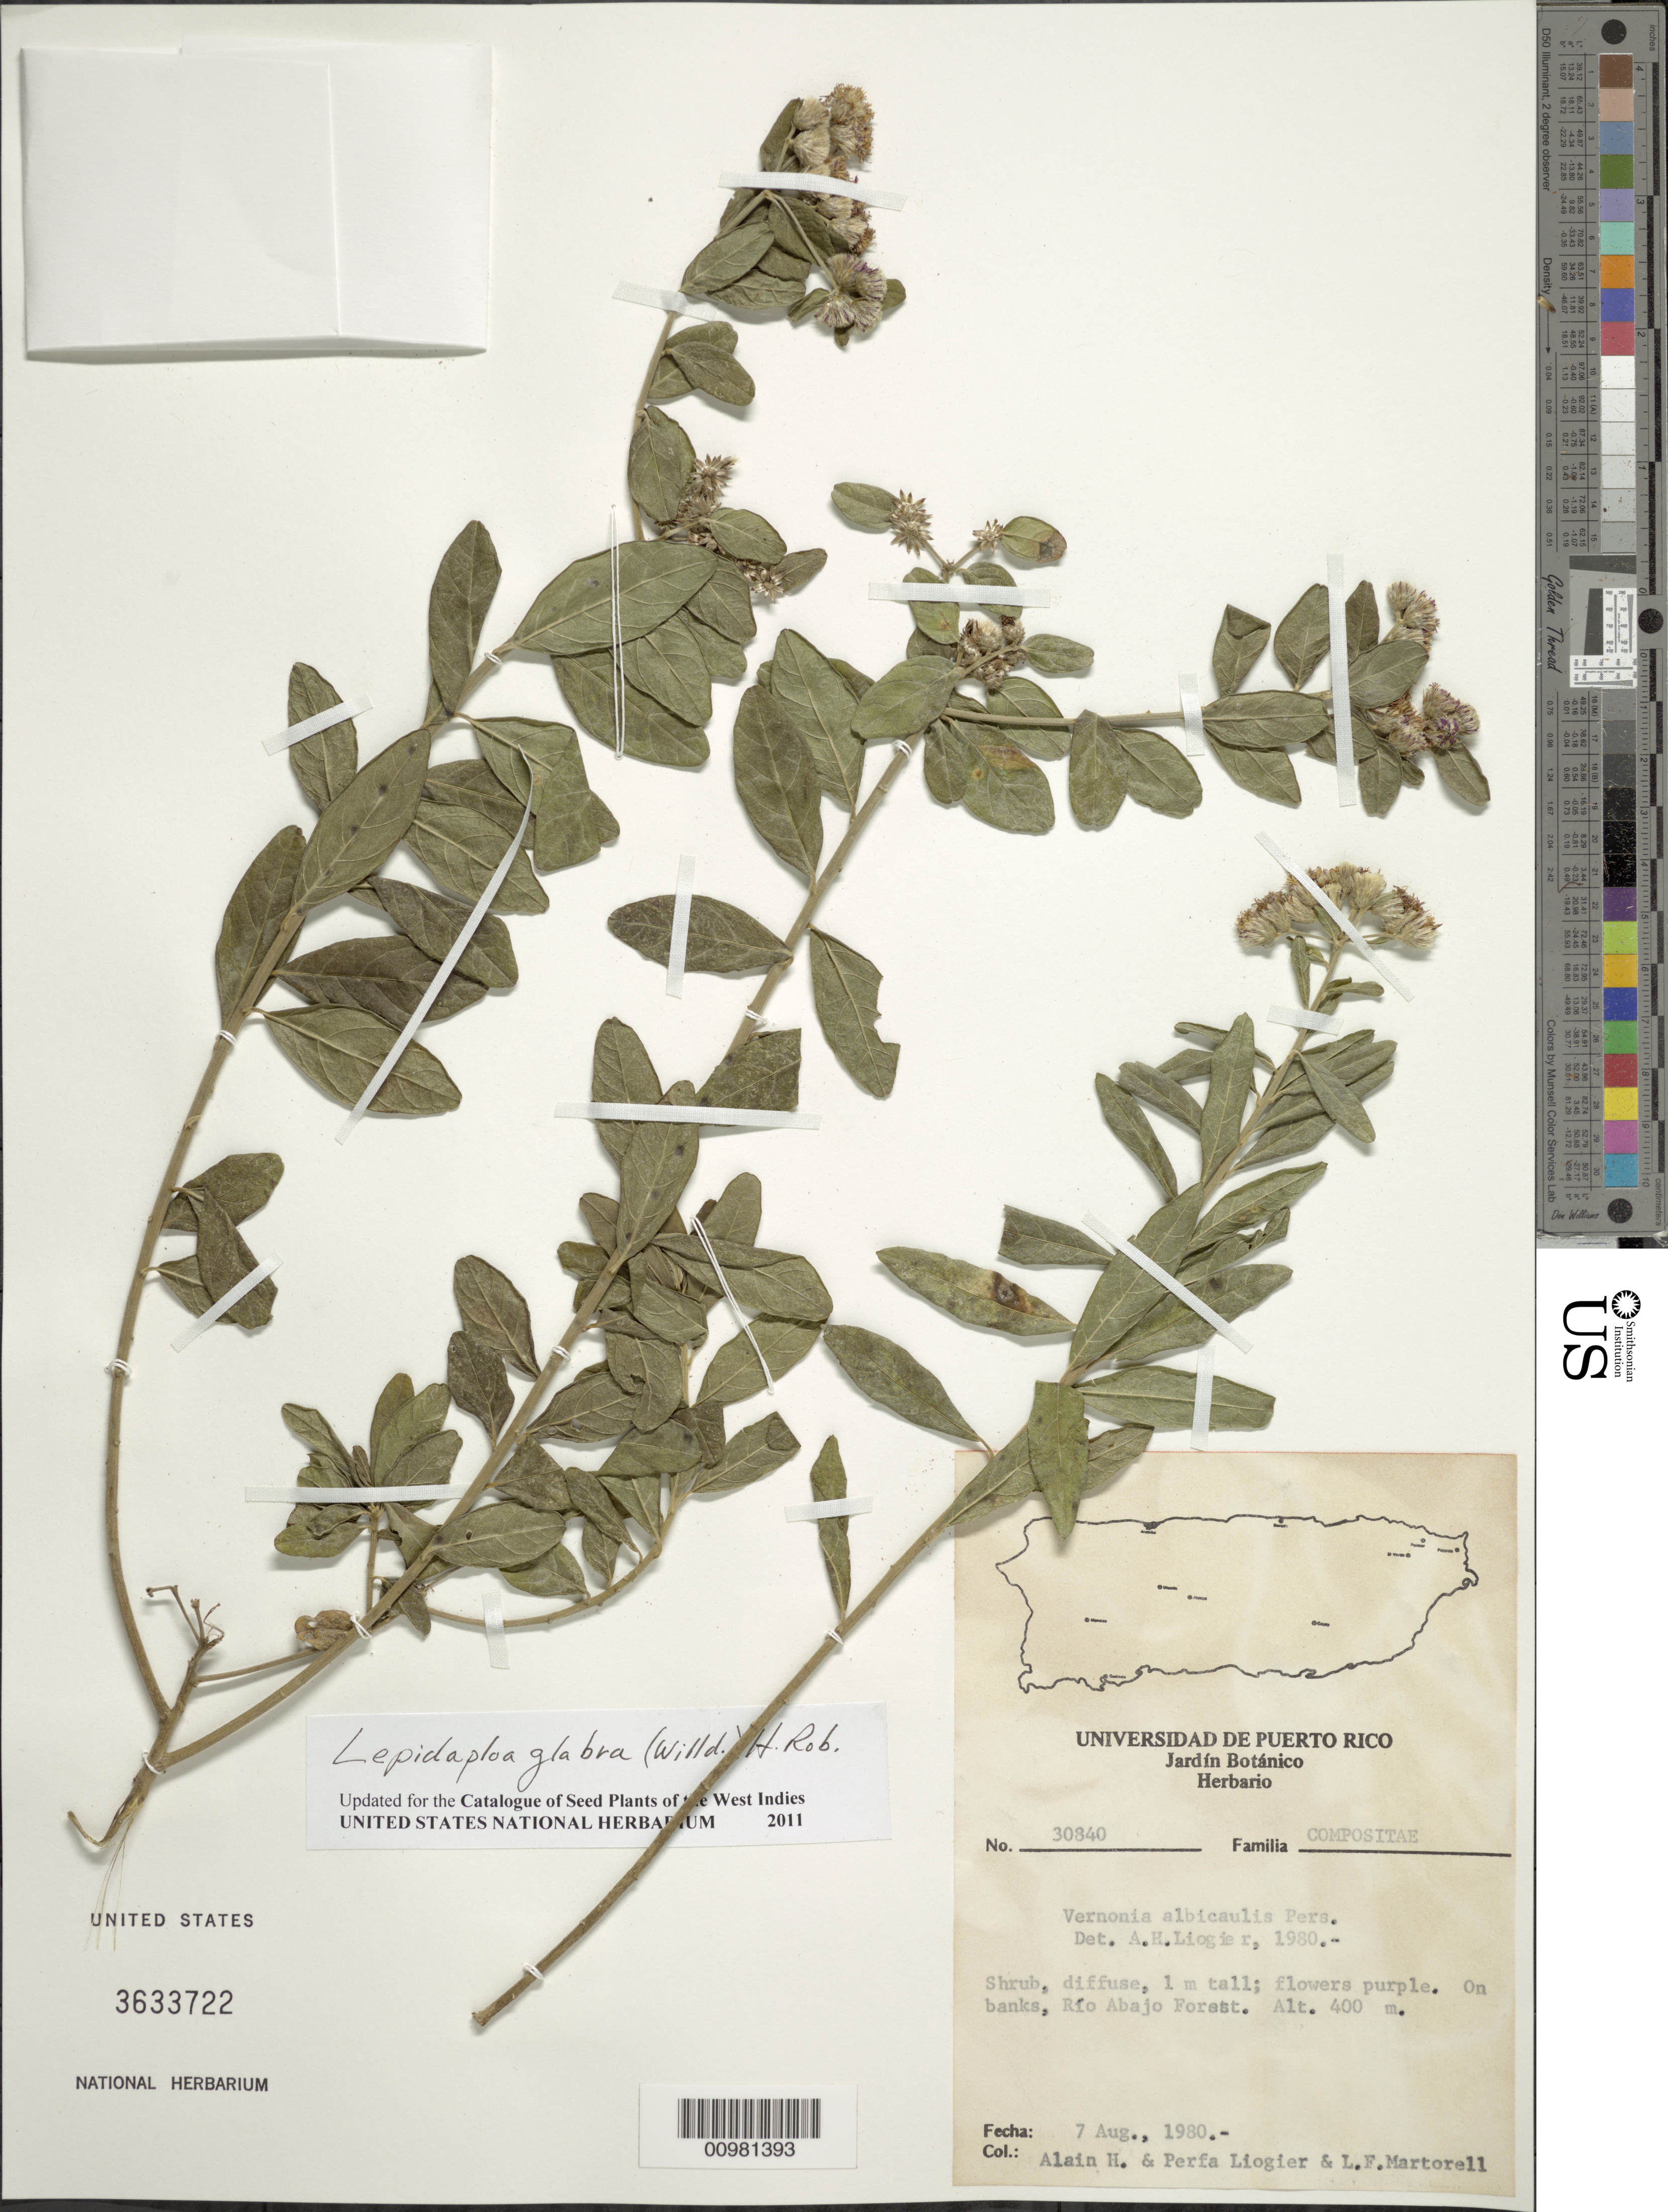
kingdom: Plantae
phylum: Tracheophyta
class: Magnoliopsida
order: Asterales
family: Asteraceae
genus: Lepidaploa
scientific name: Lepidaploa glabra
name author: (Willd.) H. Rob.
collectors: A. H. Liogier, M. P. Liogier & L. Martorell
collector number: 30840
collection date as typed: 07 Aug 1980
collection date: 1980-08-07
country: Puerto Rico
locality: Rio Abajo Forest.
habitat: On banks.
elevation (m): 400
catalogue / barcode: US 3633722